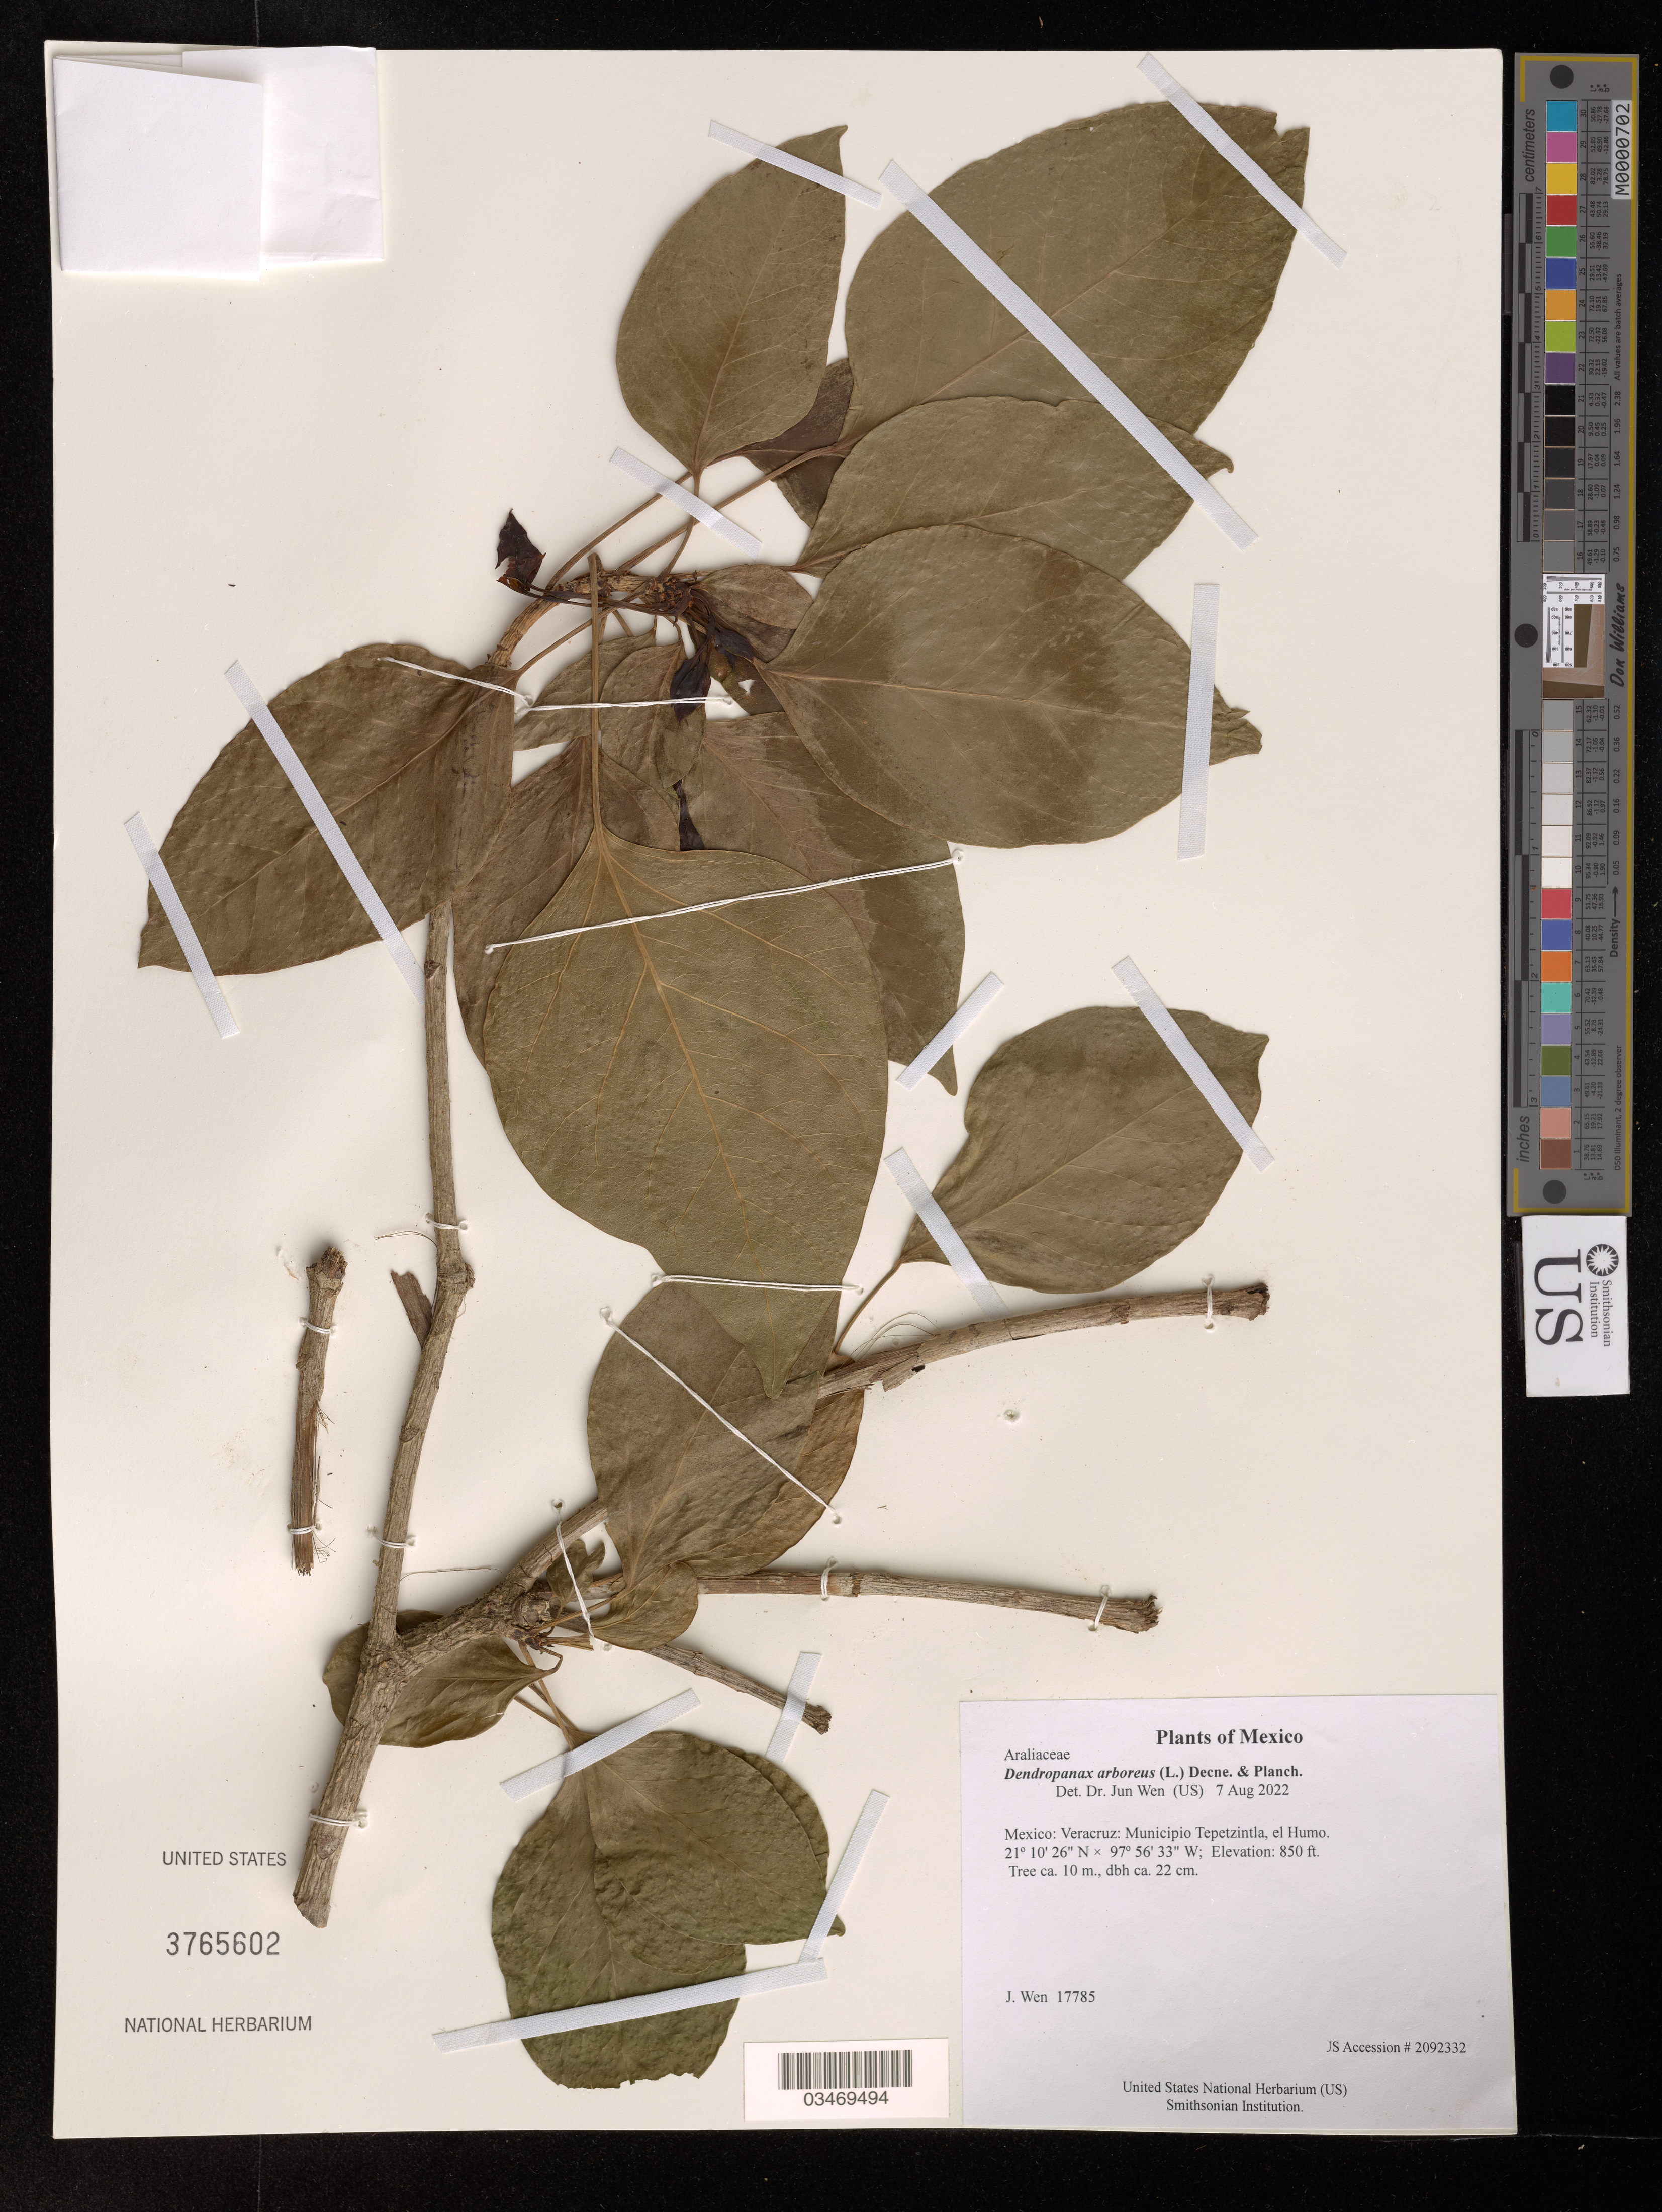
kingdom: Plantae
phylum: Tracheophyta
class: Magnoliopsida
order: Apiales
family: Araliaceae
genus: Dendropanax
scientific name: Dendropanax arboreus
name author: (L.) Decne. & Planch.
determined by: Wen, Jun, (BOT), Smithsonian Institution - National Museum of Natural History (UNITED STATES)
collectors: J. Wen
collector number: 17785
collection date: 2022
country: Mexico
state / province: Veracruz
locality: Municipio Tepetzintla, el Humo.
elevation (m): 259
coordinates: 21 1026 N, 97 5633 W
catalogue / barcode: US 3765602